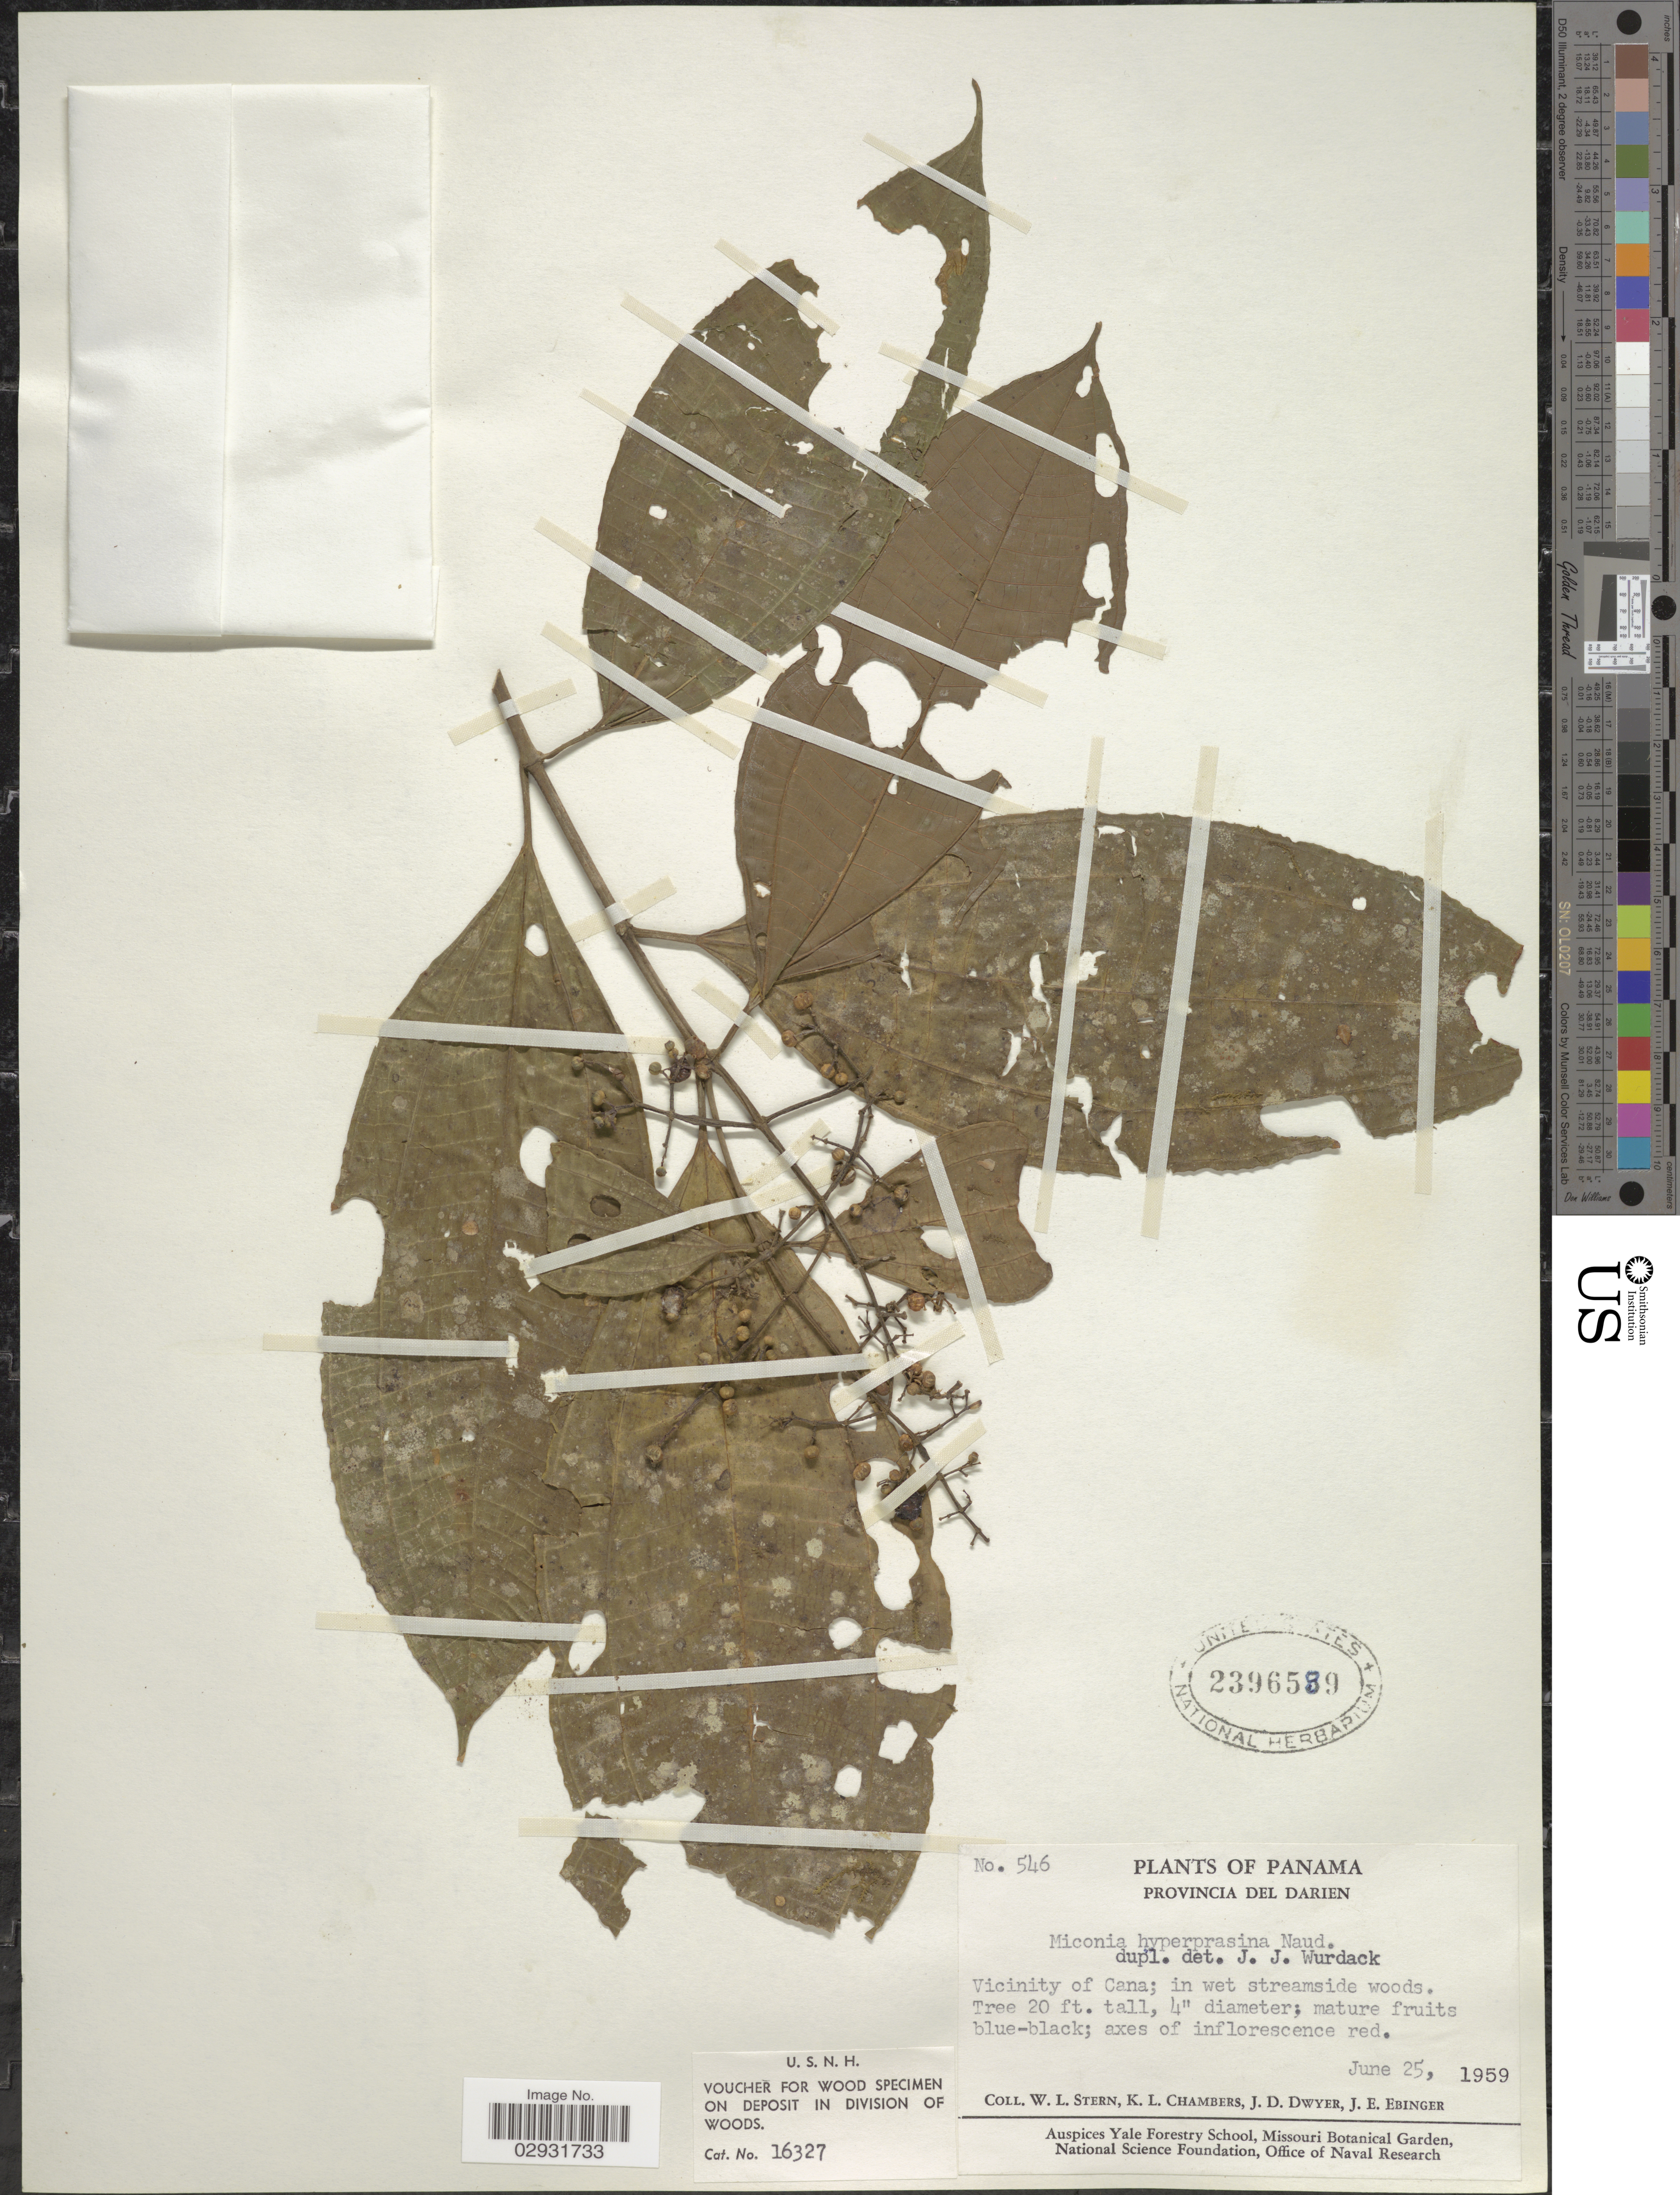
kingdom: Plantae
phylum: Tracheophyta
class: Magnoliopsida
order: Myrtales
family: Melastomataceae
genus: Miconia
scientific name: Miconia affinis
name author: DC.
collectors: W. L. Stern, K. Chambers, J. D. Dwyer & J. Ebinger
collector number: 546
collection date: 1959-06-25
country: Panama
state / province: Darién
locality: Provincia del Darien. Vicinity of Cana.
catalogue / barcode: US 2396589